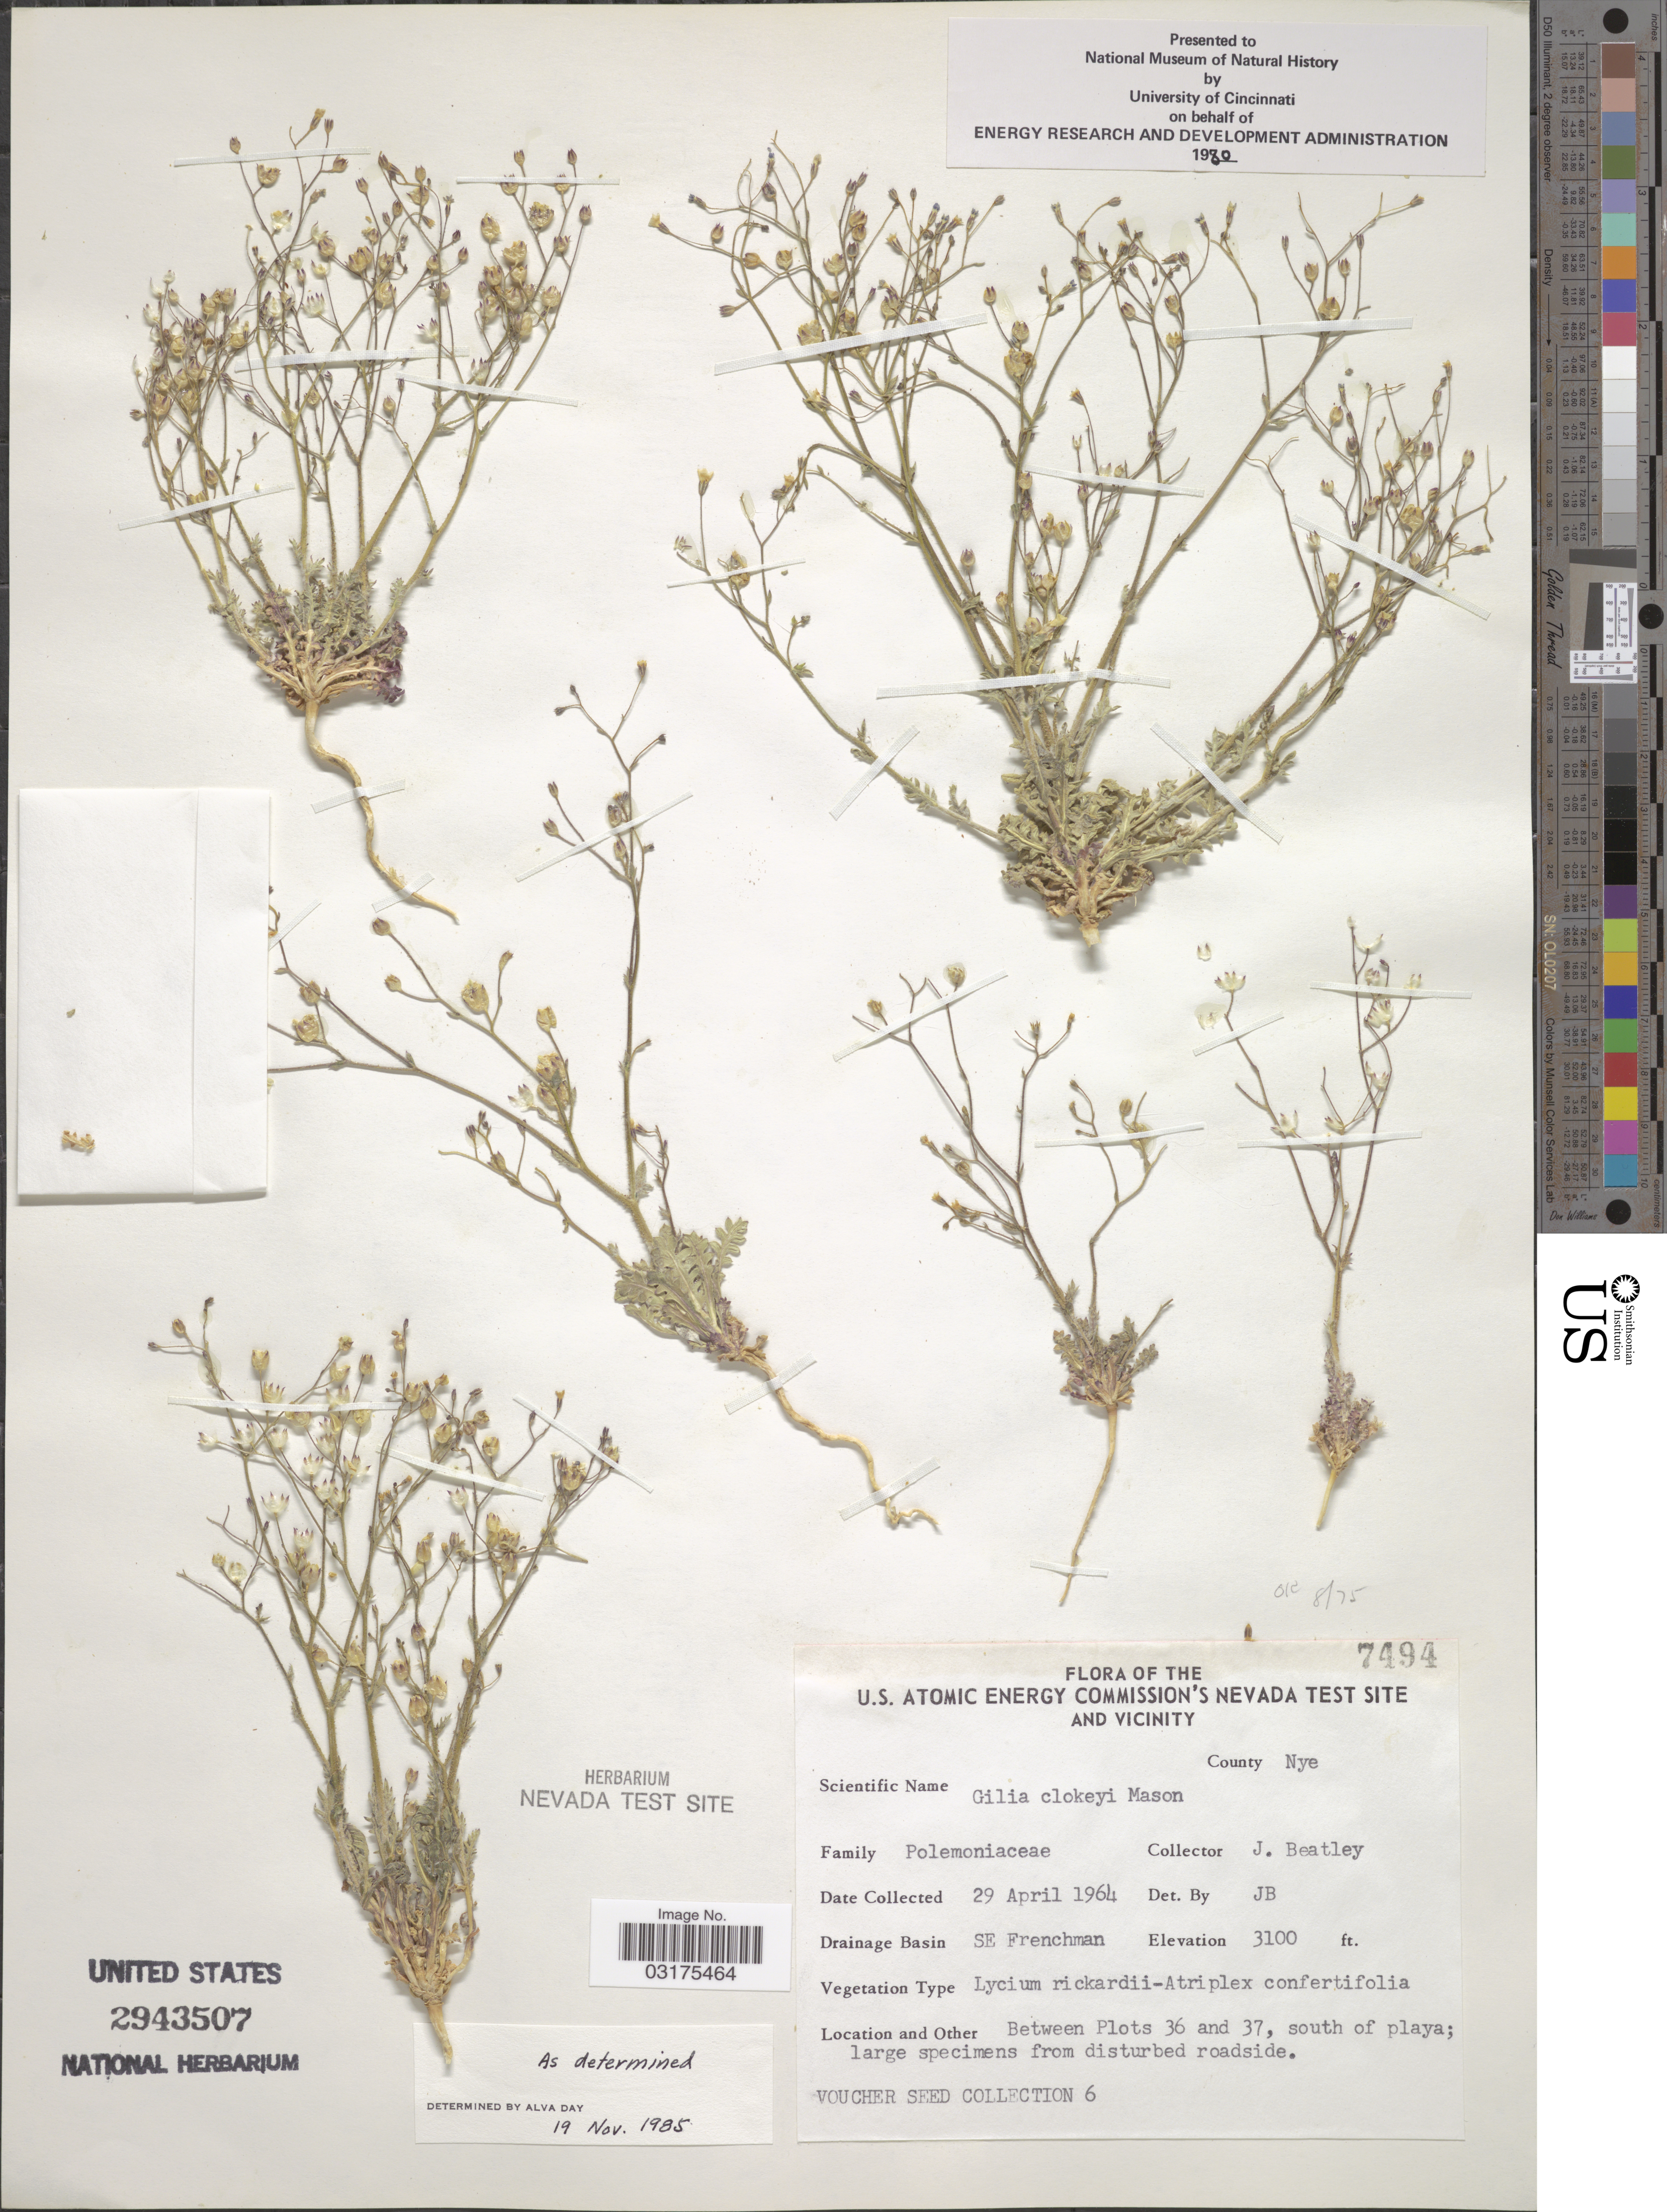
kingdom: Plantae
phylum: Tracheophyta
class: Magnoliopsida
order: Ericales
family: Polemoniaceae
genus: Gilia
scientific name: Gilia clokeyi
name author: H. Mason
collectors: J. C. Beatley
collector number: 7494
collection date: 1964-04-29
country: United States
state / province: Nevada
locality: The U.S. Atomic Energy Commission's Nevada Test Site And Vicinity, County Nye, Drainage Basin SE Frenchman, Between Plots 36 and 37, south of playa.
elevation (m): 945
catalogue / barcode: US 2943507